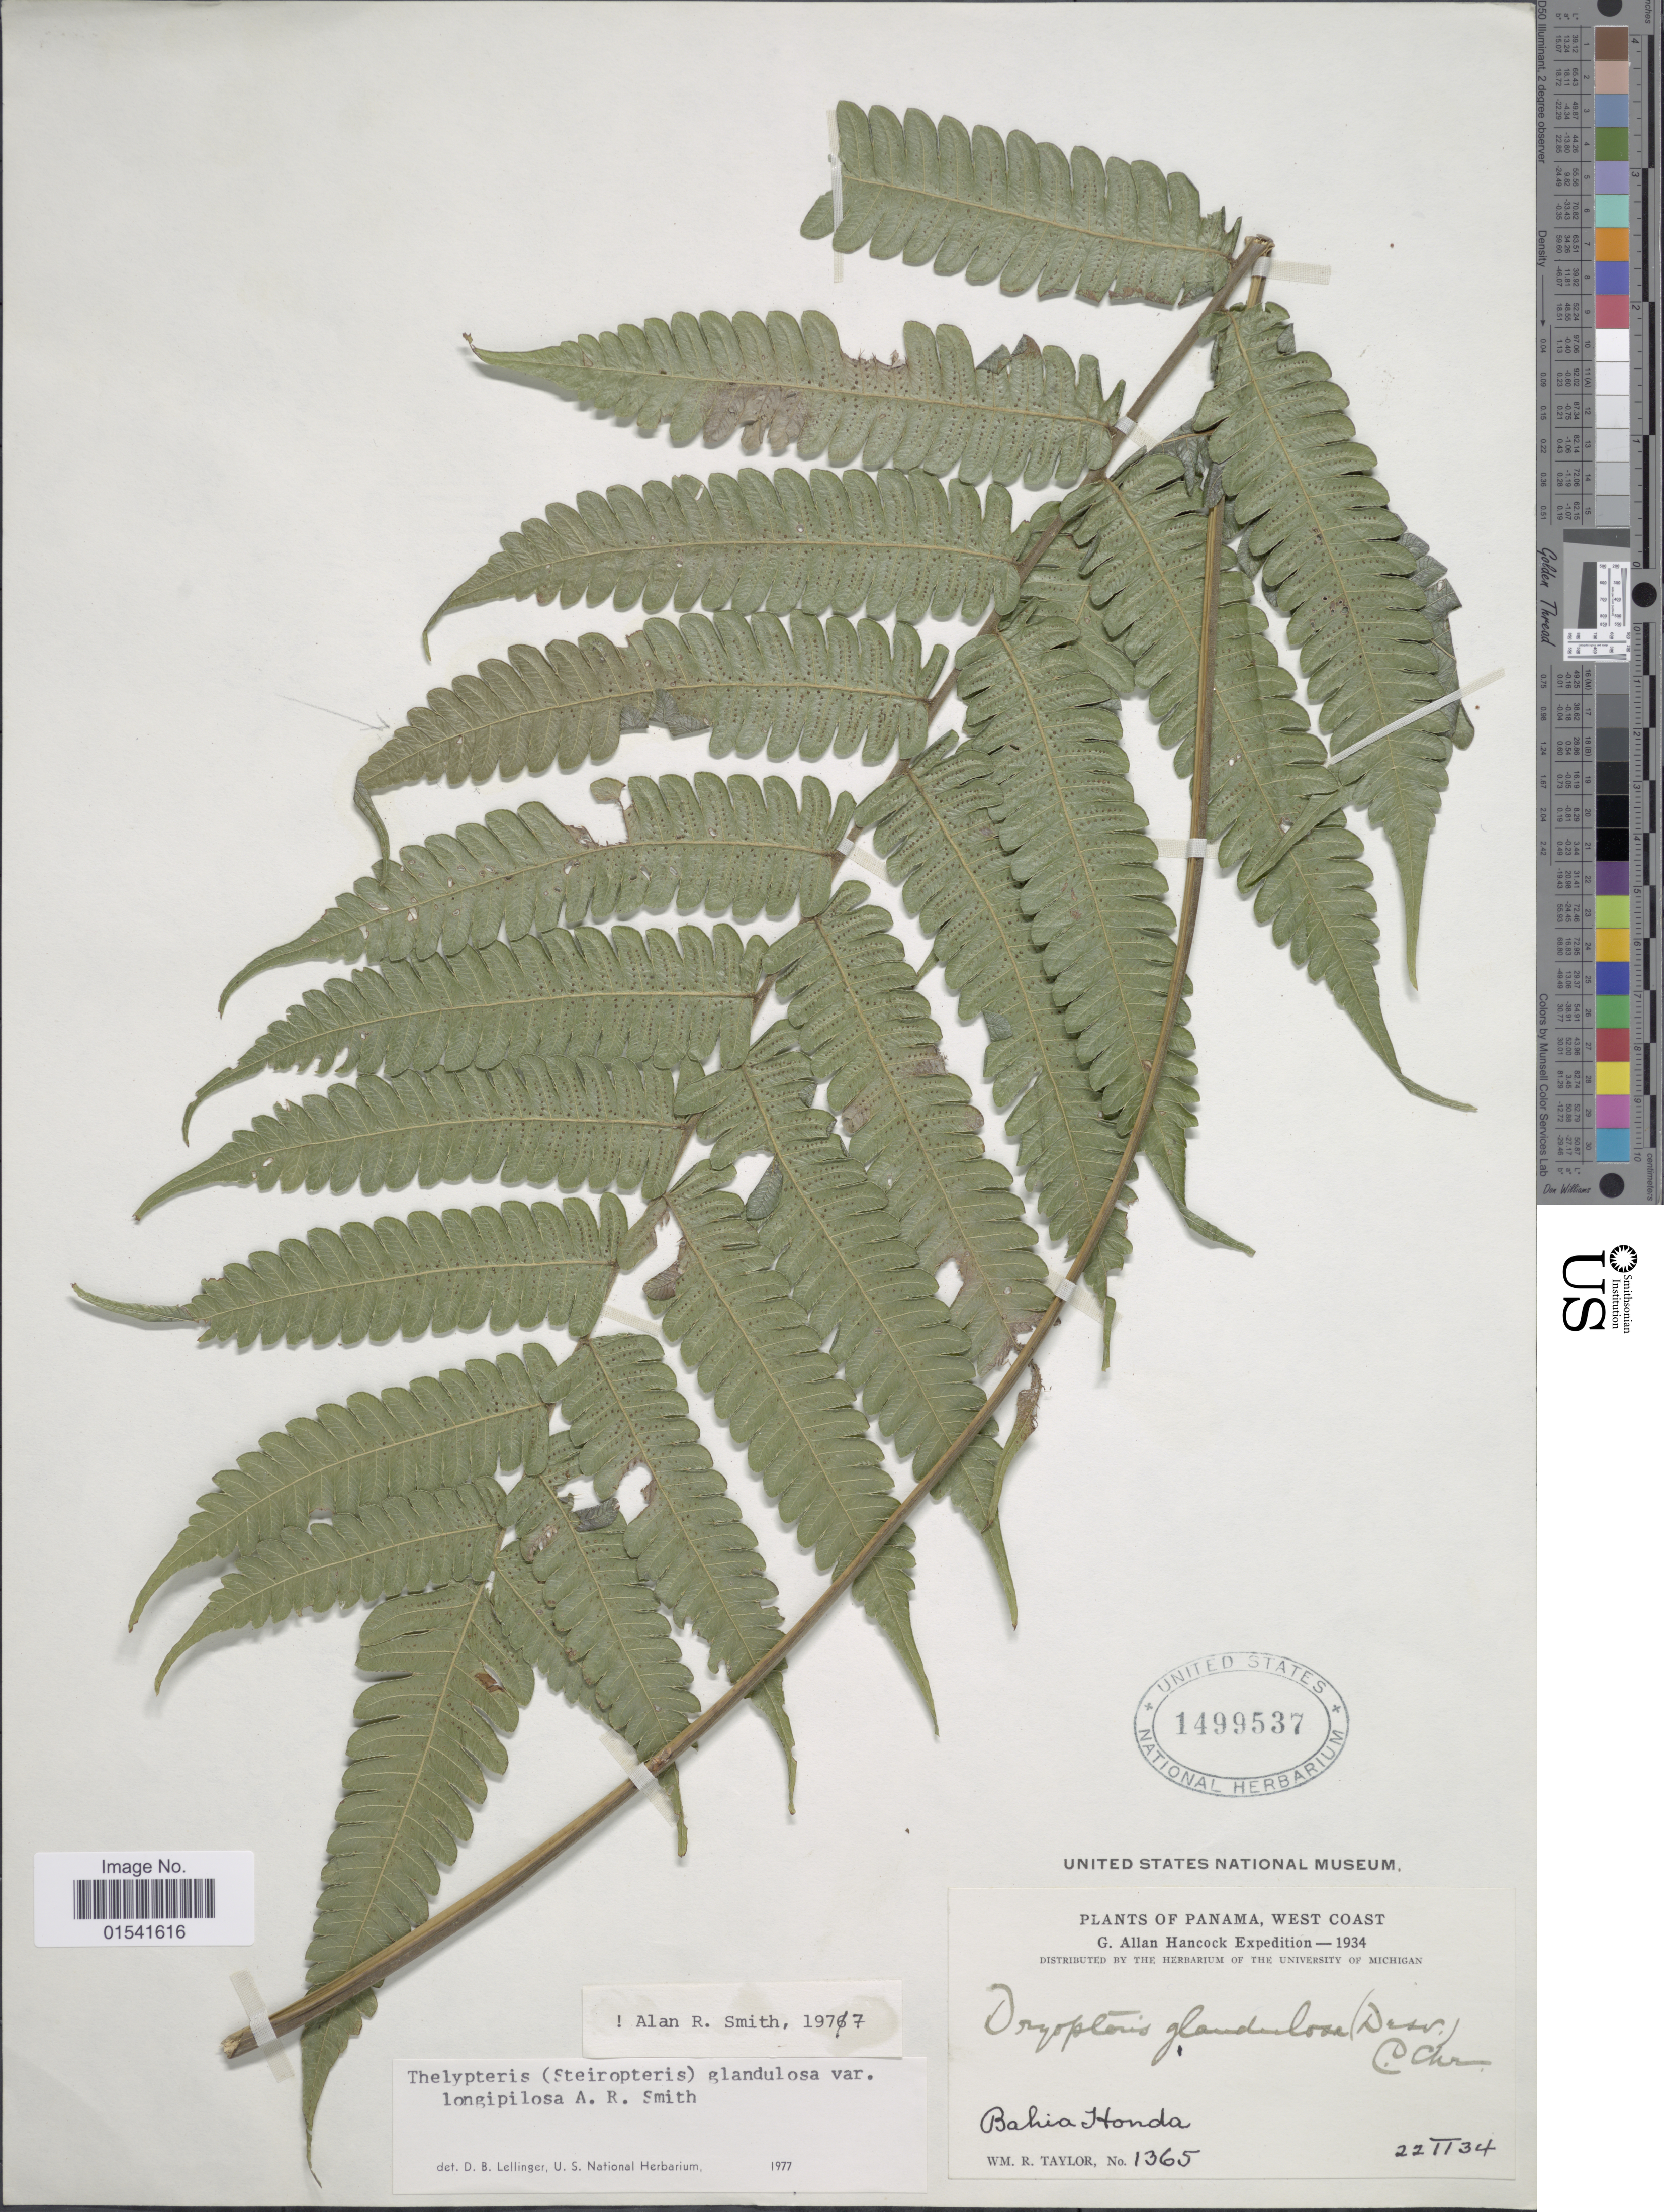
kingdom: Plantae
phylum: Tracheophyta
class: Polypodiopsida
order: Polypodiales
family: Thelypteridaceae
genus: Steiropteris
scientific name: Steiropteris glandulosa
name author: (Hook. f.) Pic. Serm.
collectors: W. R. Taylor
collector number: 1365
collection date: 1934-02-22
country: Panama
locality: West Coast, Bahia Honda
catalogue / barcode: US 1499537